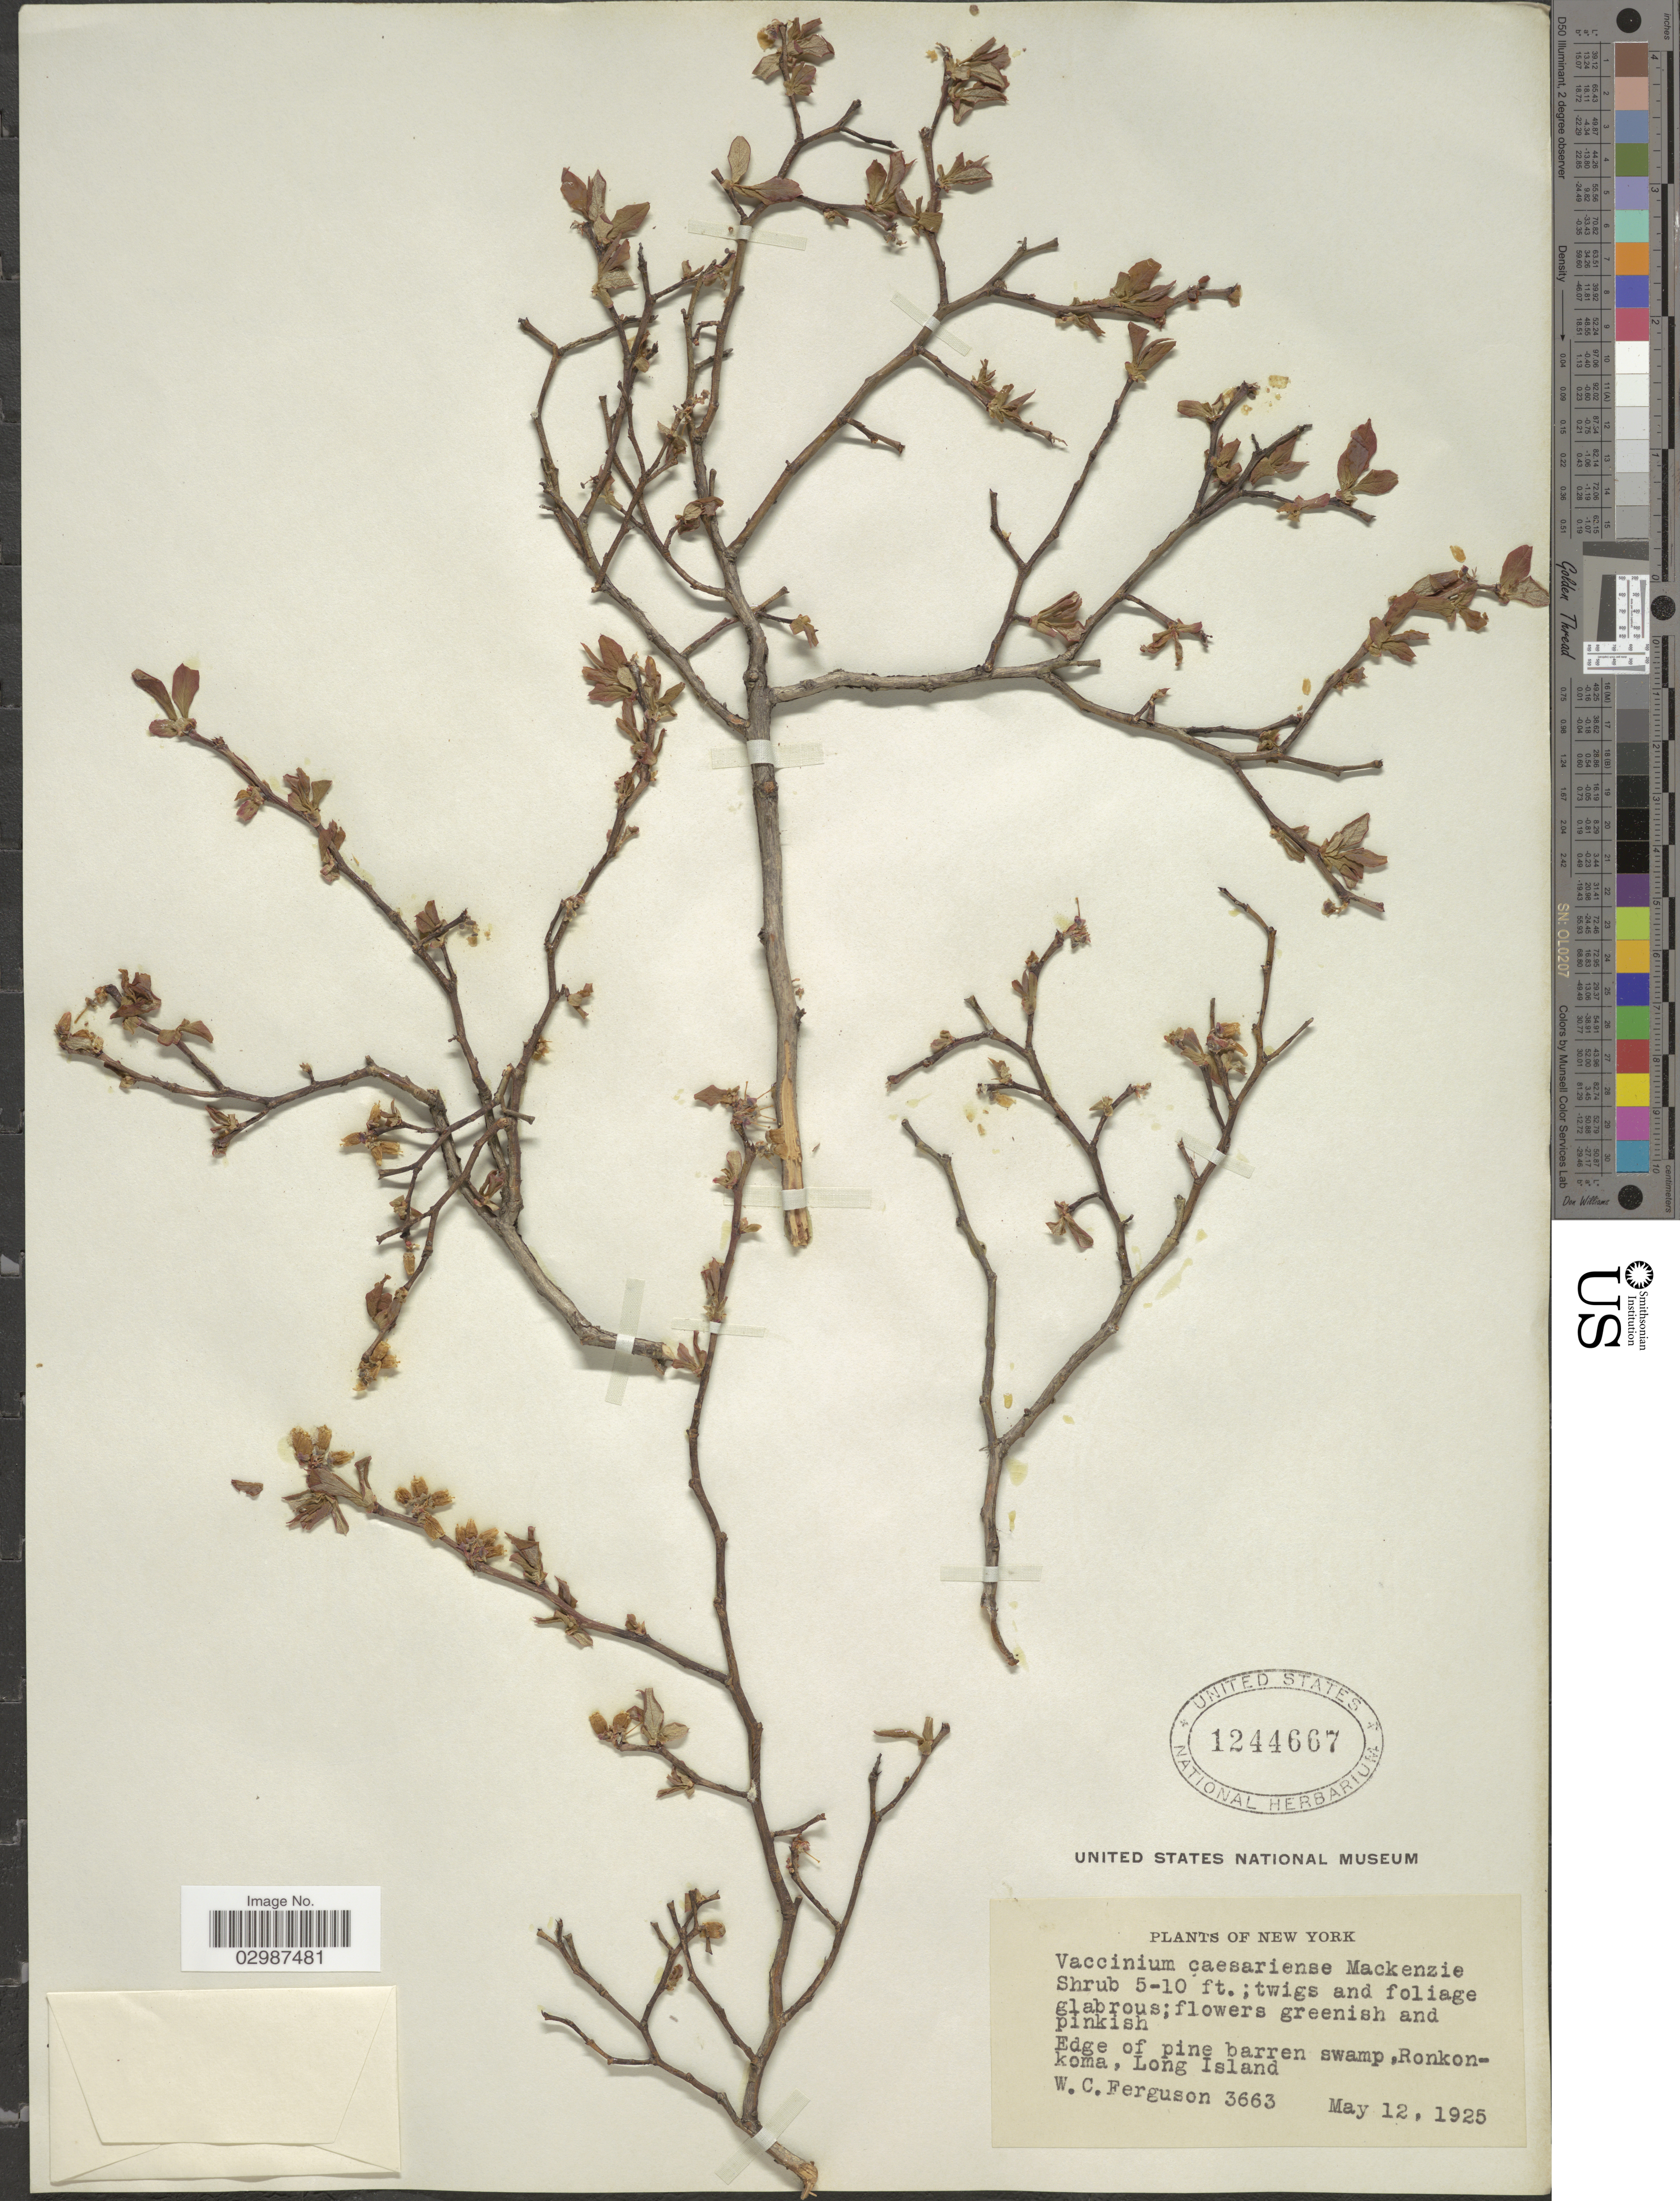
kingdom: Plantae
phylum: Tracheophyta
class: Magnoliopsida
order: Ericales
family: Ericaceae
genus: Vaccinium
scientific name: Vaccinium caesariense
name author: Mack.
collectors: W. Ferguson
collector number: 3663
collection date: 1925-05-12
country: United States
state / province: New York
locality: Ronkonkoma, Long Island.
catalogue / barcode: US 1244667